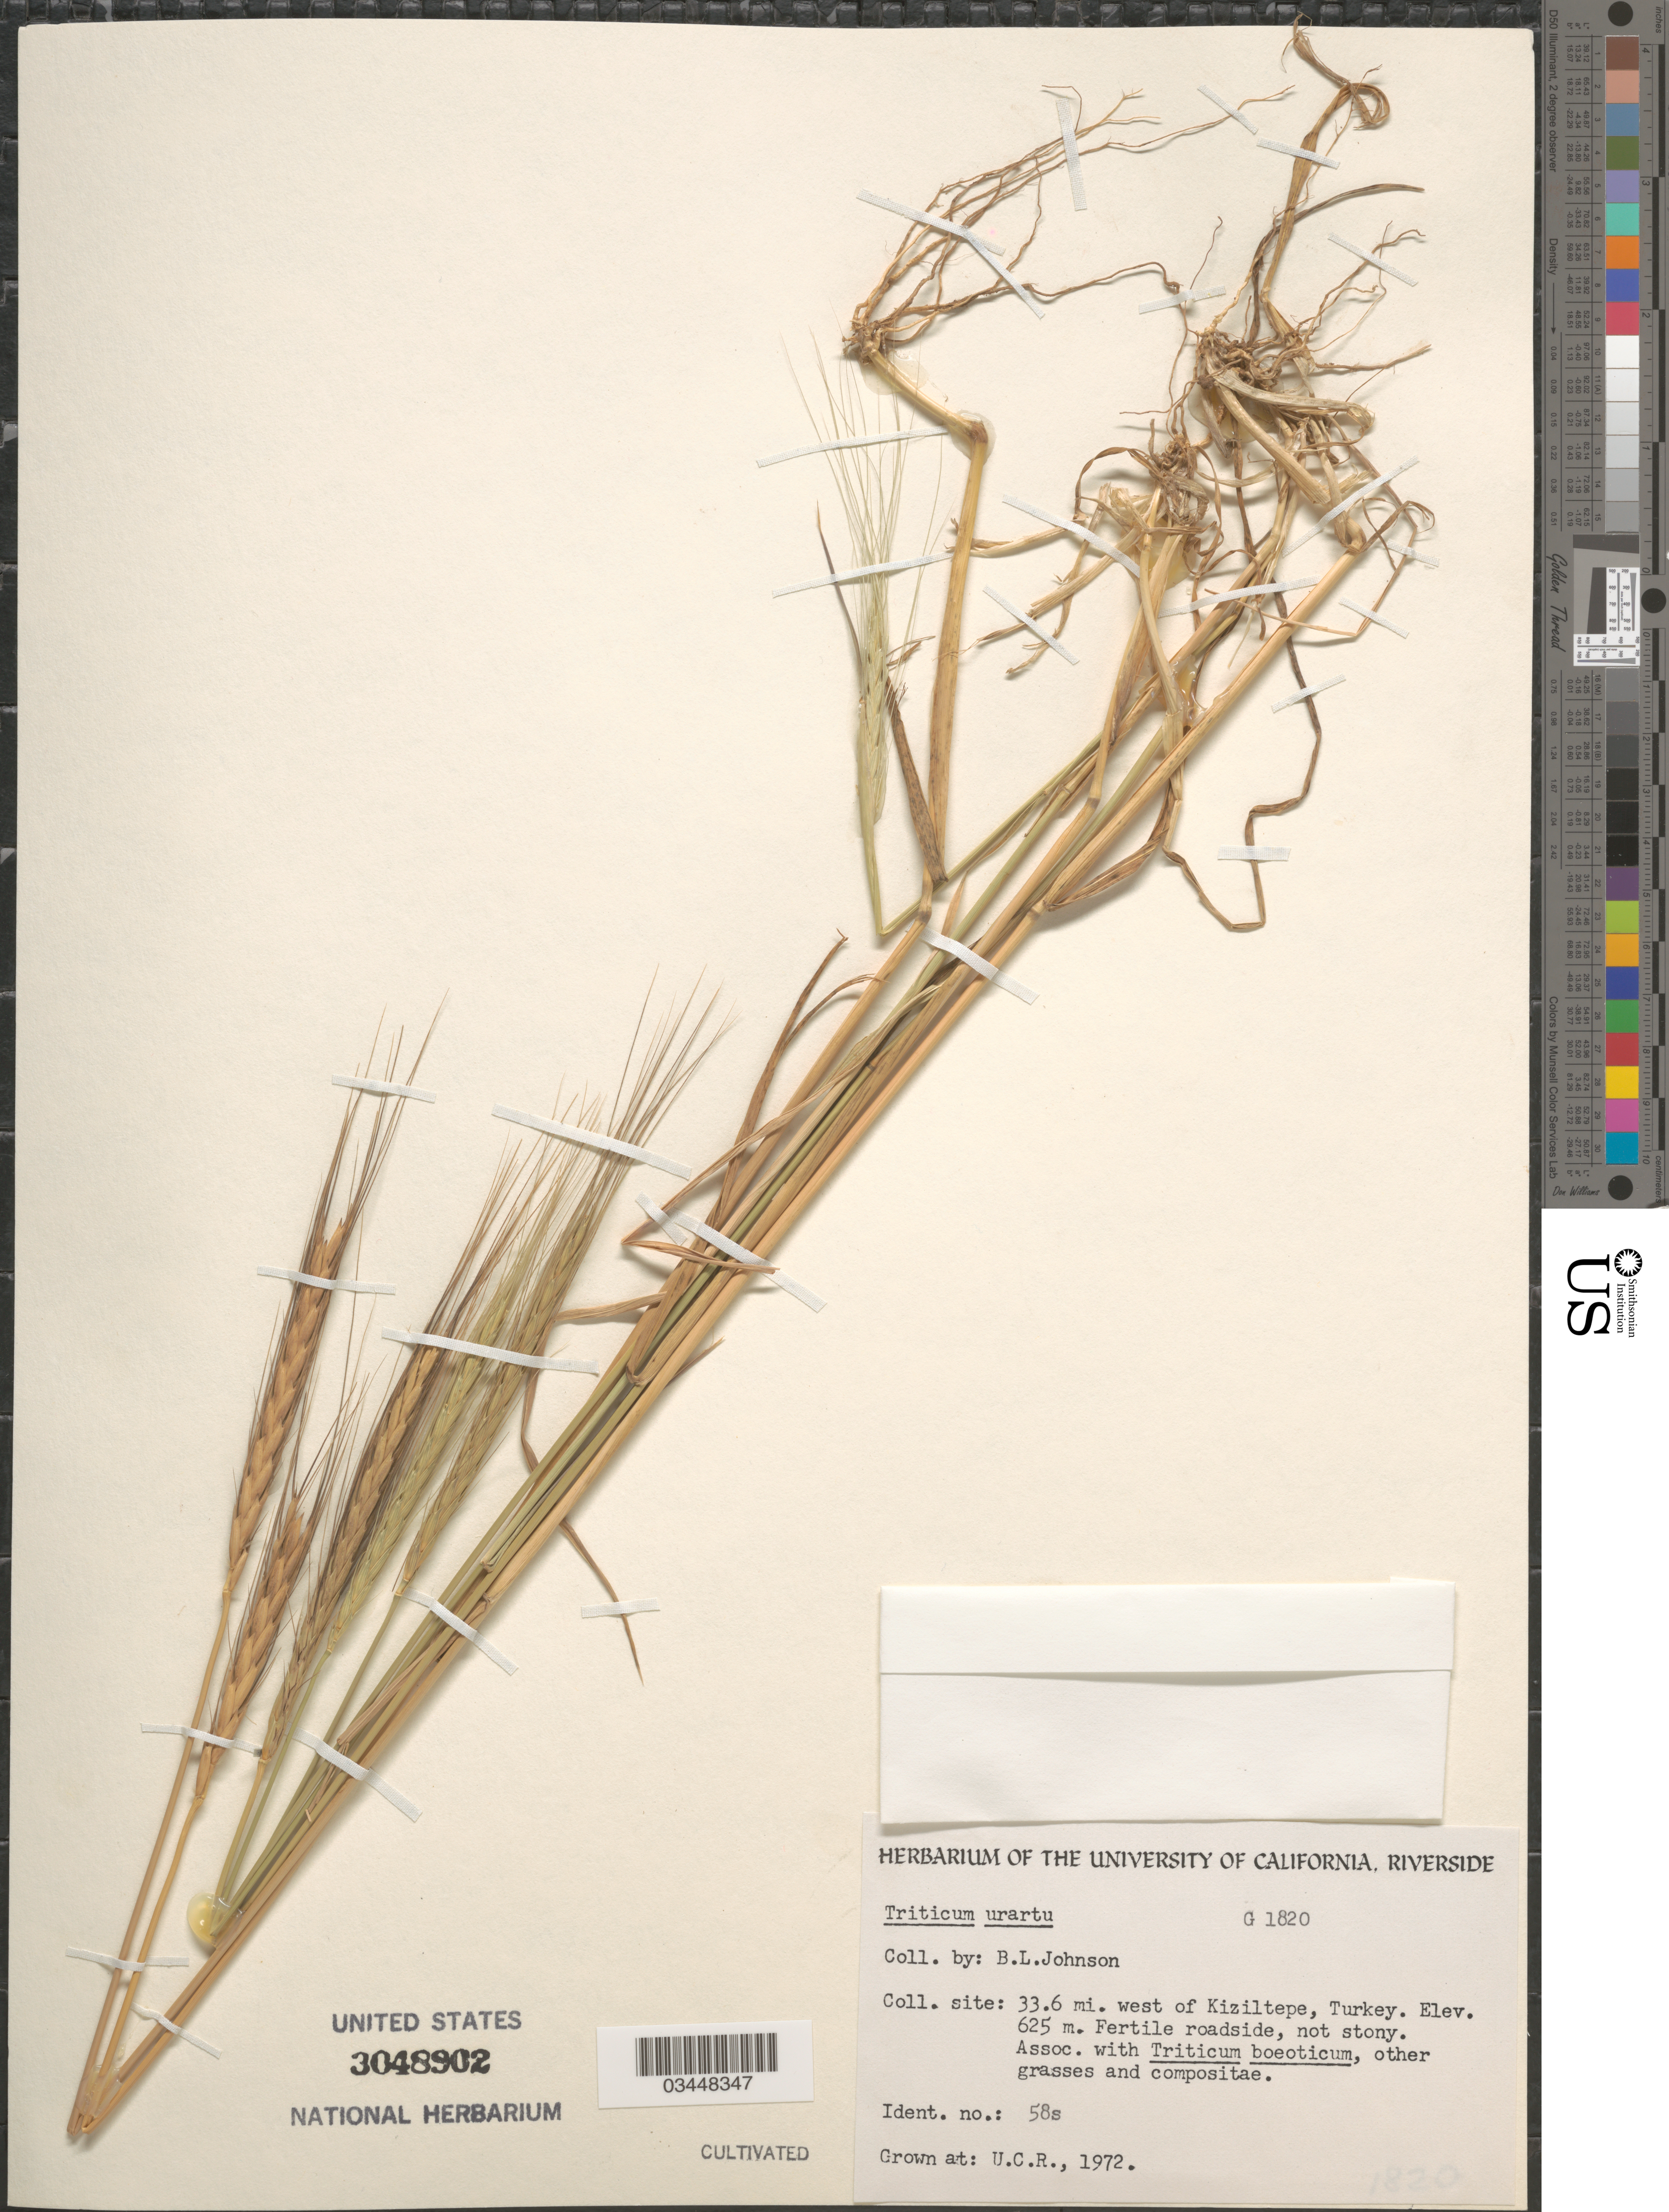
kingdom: Plantae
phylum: Tracheophyta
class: Liliopsida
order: Poales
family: Poaceae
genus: Triticum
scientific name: Triticum urartu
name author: Thumanjan ex Gandilyan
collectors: ex herb. Univ. of California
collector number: G1820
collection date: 1972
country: United States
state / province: California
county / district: Riverside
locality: U.C.R.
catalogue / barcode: US 3048902